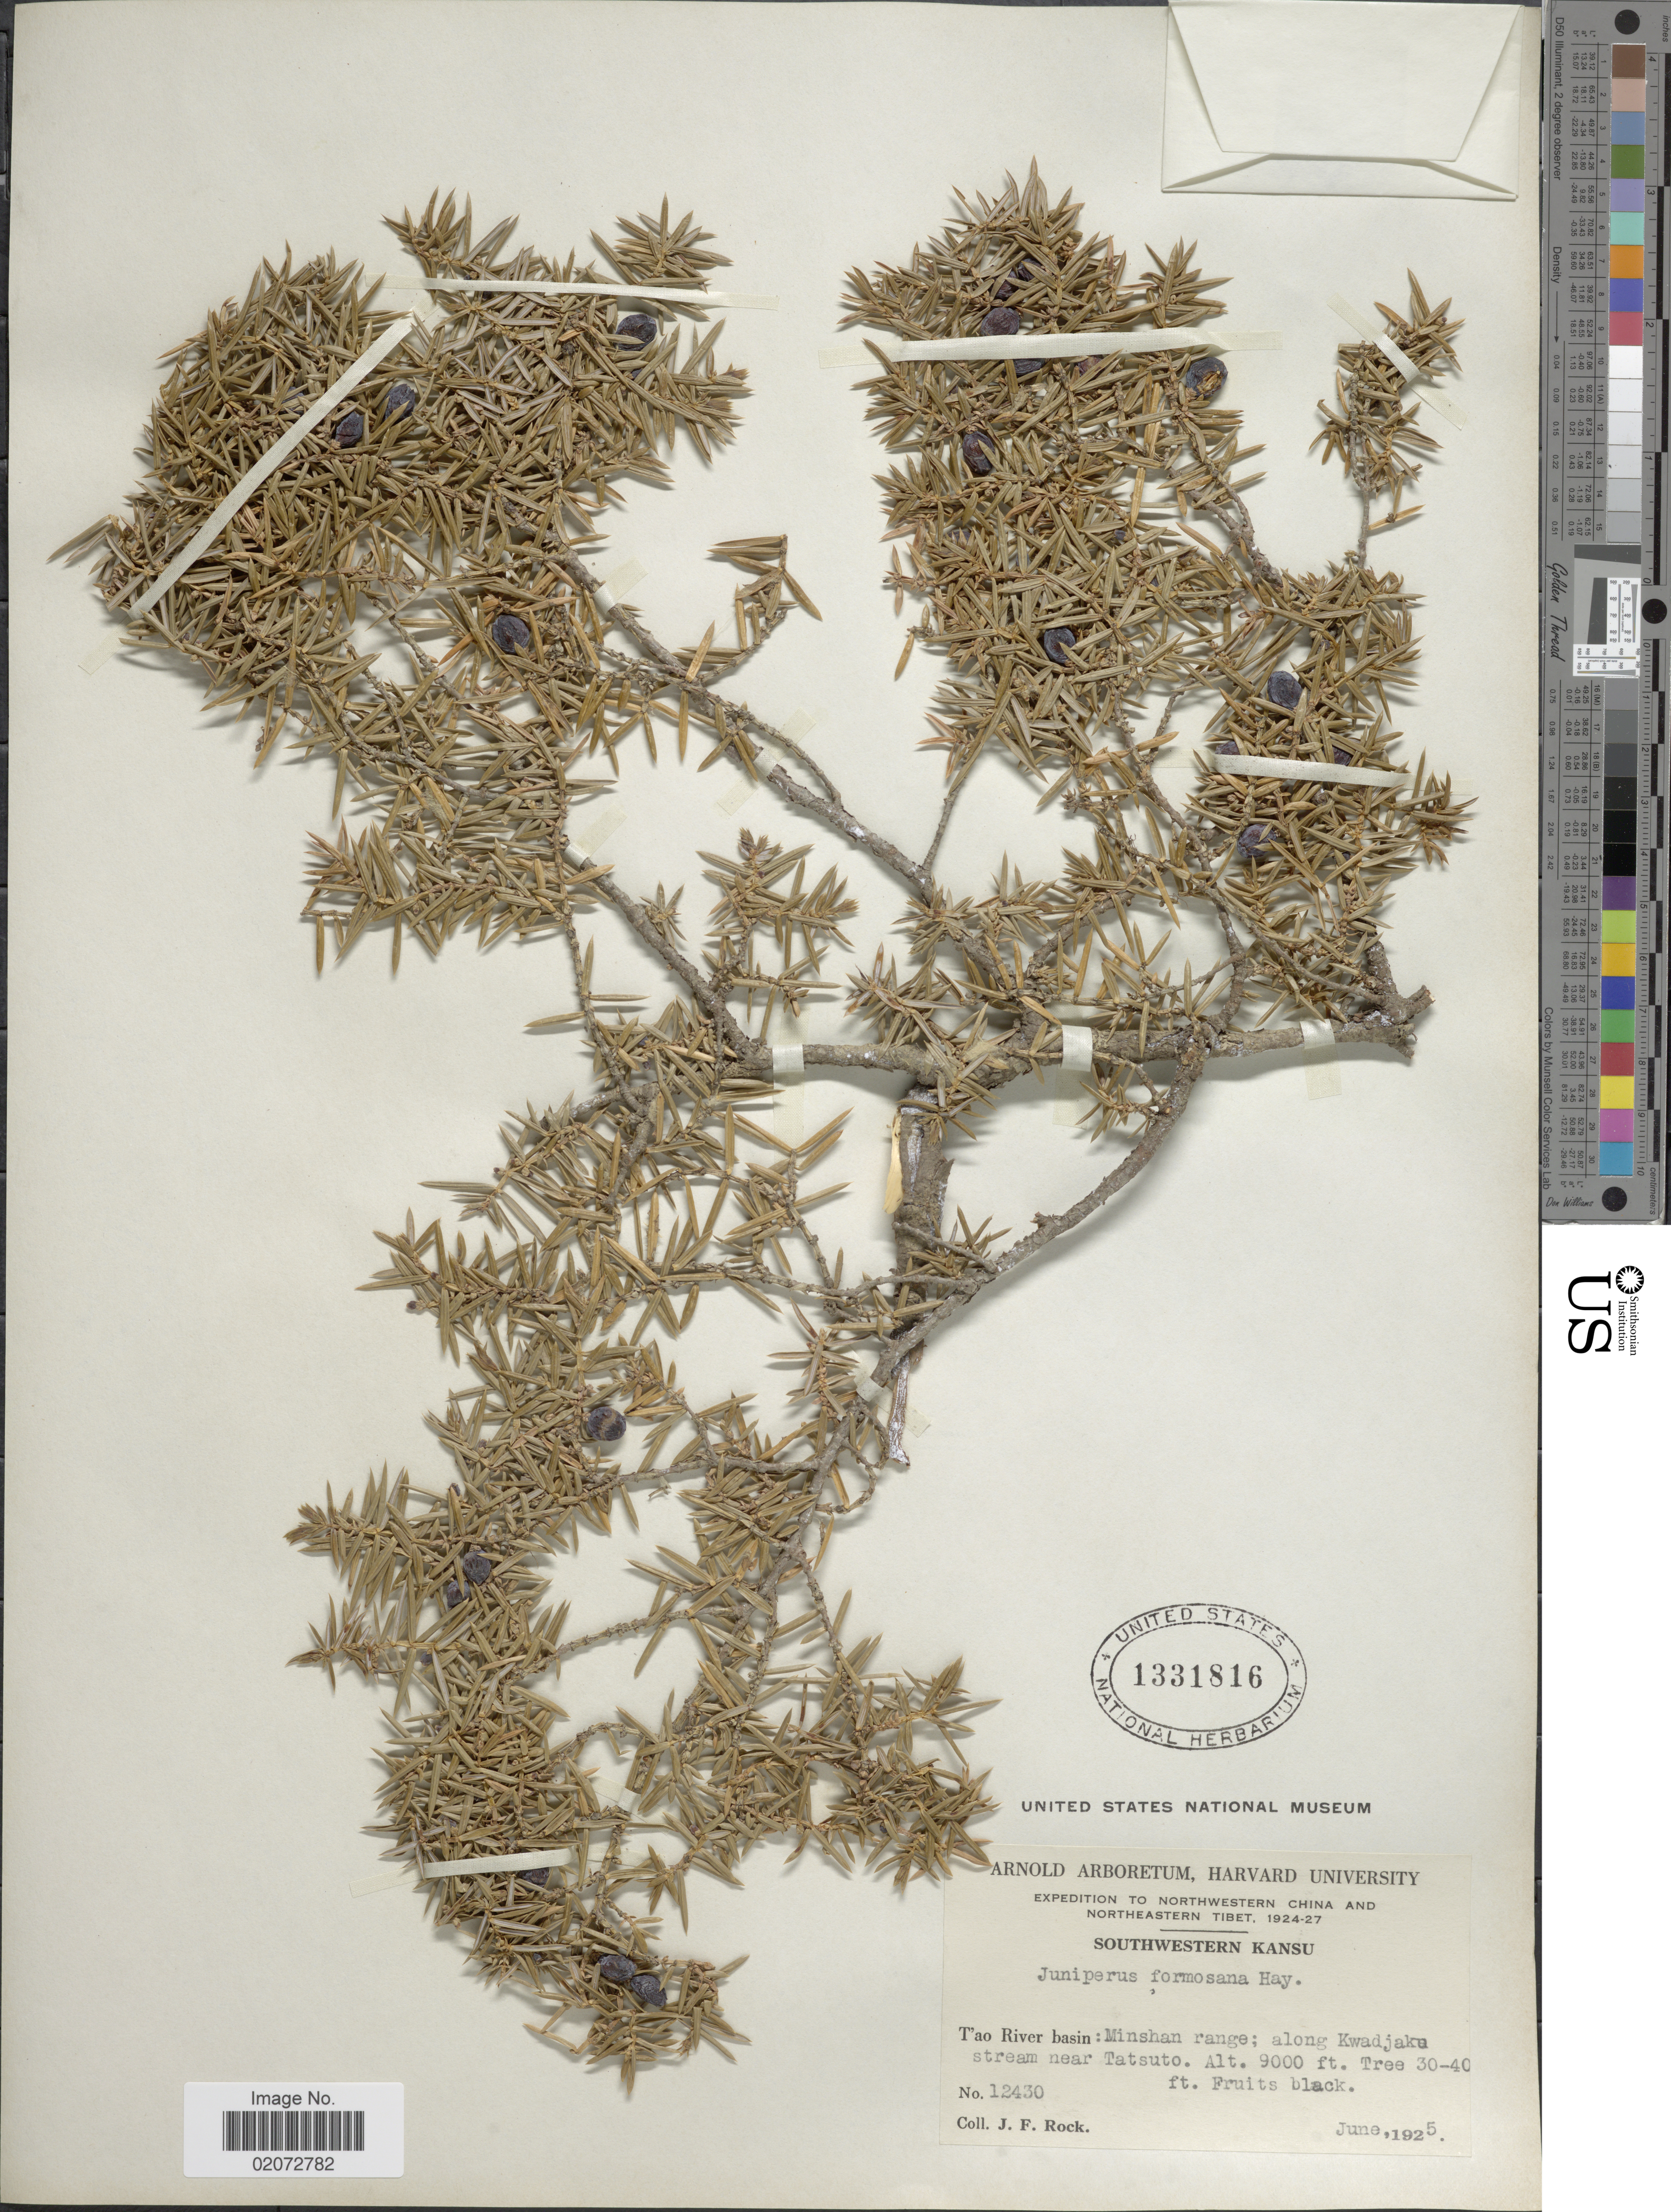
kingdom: Plantae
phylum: Tracheophyta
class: Pinopsida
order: Pinales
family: Cupressaceae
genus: Juniperus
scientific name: Juniperus formosana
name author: Hayata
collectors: J. Rock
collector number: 12430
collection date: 1925-06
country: China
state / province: Gansu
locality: Southwestern Kansu, T'ao River basin: Minshan range; along Kwadjaku stream near Tatsuto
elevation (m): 2743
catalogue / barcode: US 1331816